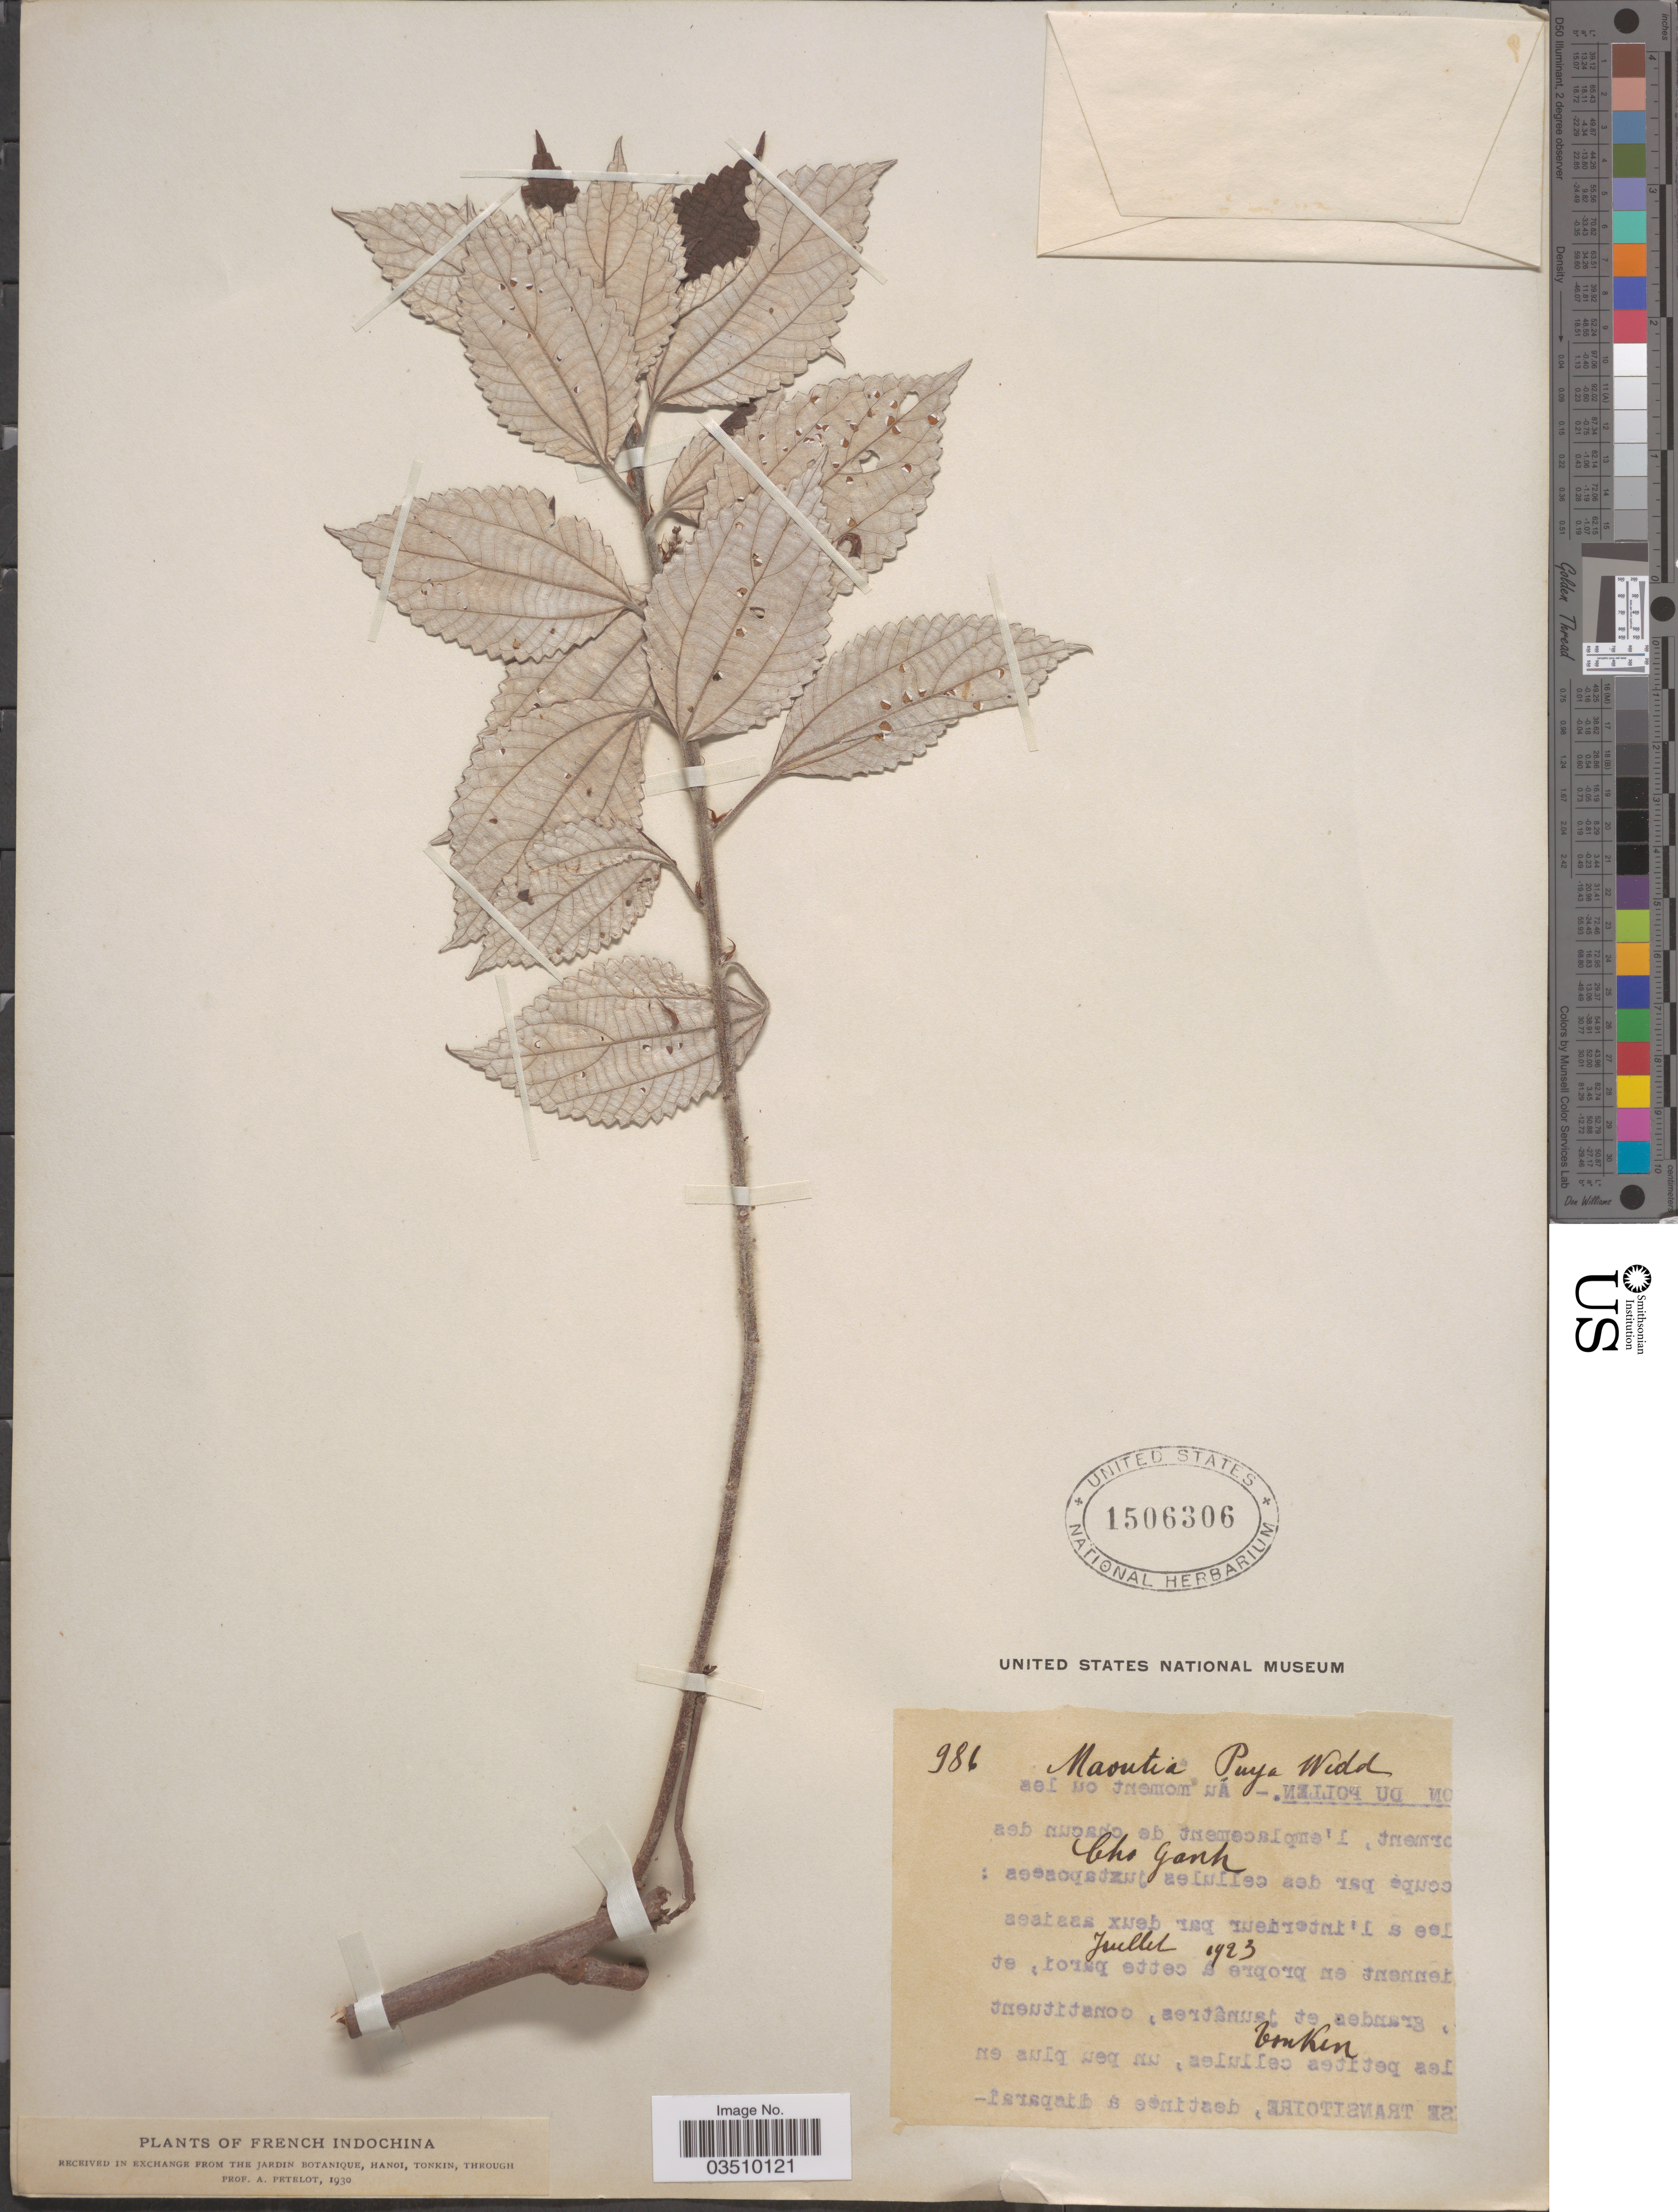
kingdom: Plantae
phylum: Tracheophyta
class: Magnoliopsida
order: Rosales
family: Urticaceae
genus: Maoutia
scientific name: Maoutia puya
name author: Wedd.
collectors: P. A. Pételot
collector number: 986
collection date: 1923-07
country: Vietnam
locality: Cho Ganh. French Indochina.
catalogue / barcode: US 1506306